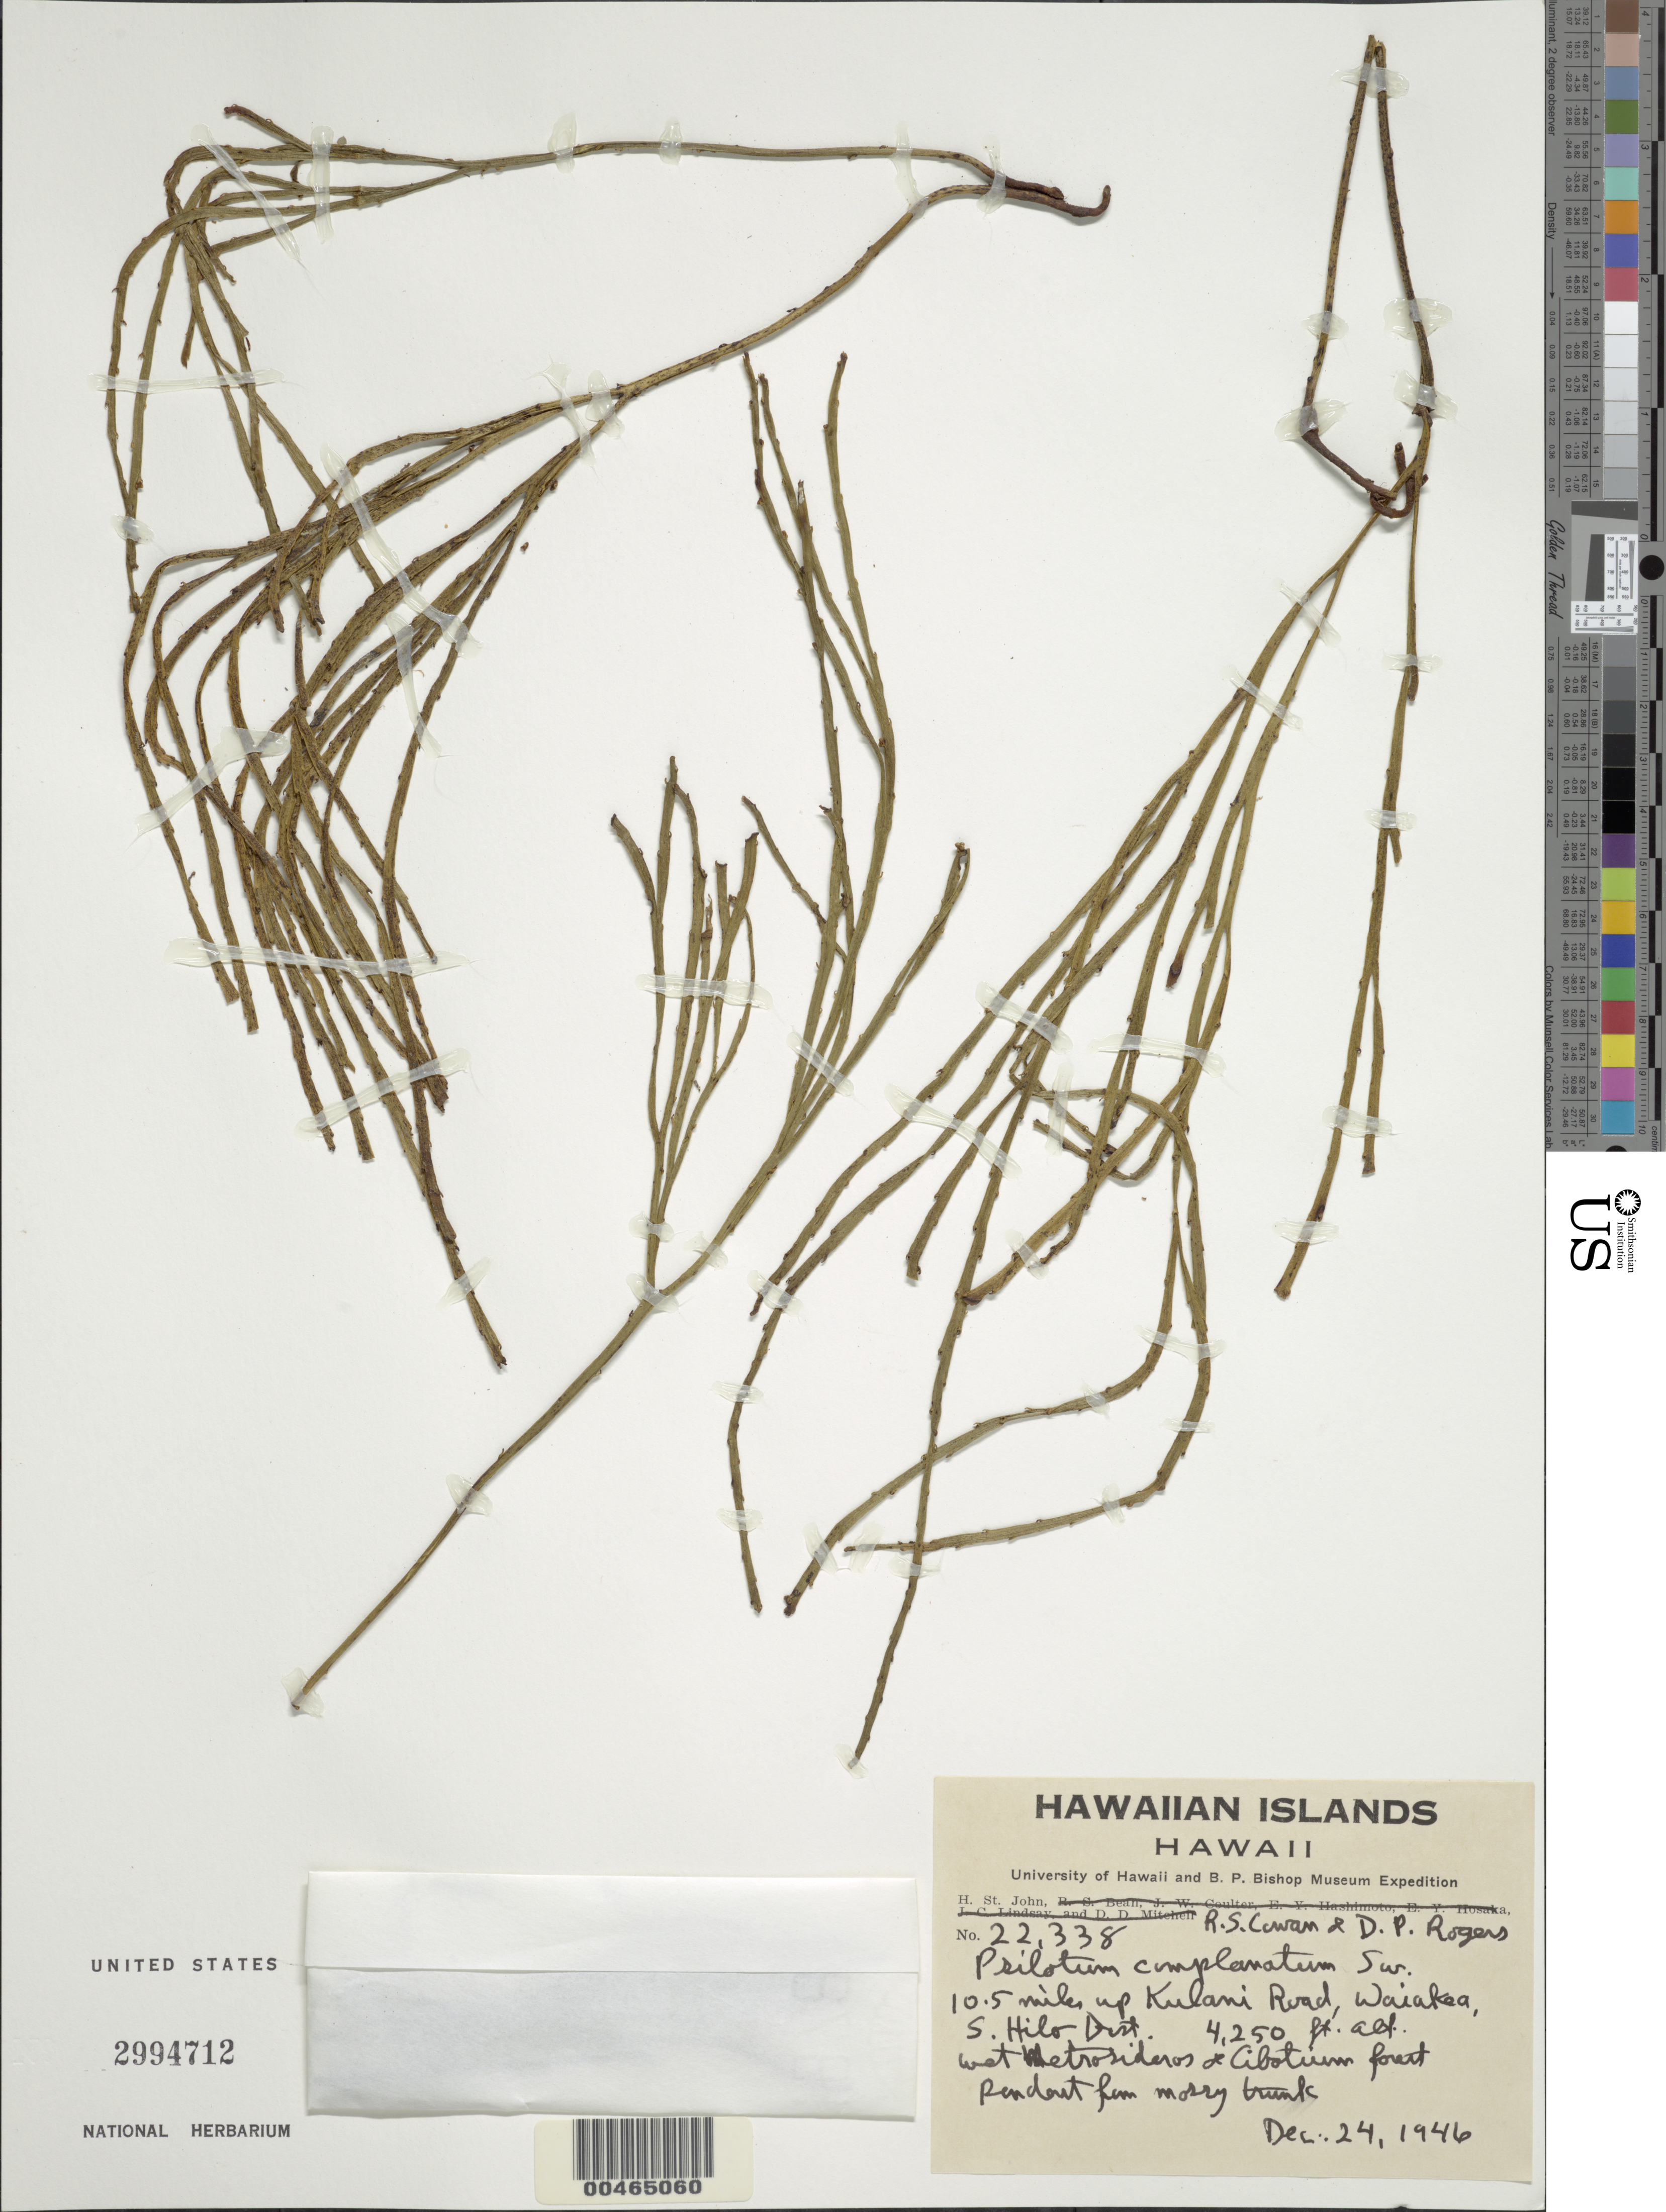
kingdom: Plantae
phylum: Tracheophyta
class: Polypodiopsida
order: Psilotales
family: Psilotaceae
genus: Psilotum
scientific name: Psilotum complanatum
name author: Sw.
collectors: H. St. John, R. S. Cowan & D. Rogers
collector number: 22338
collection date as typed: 24 Dec 1946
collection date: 1946-12-24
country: United States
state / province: Hawaii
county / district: Hawaii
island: Hawaii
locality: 10.5 mi up Kulani Road, Waiakea, S Hilo District, Hawaii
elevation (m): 1295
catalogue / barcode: US 2994712